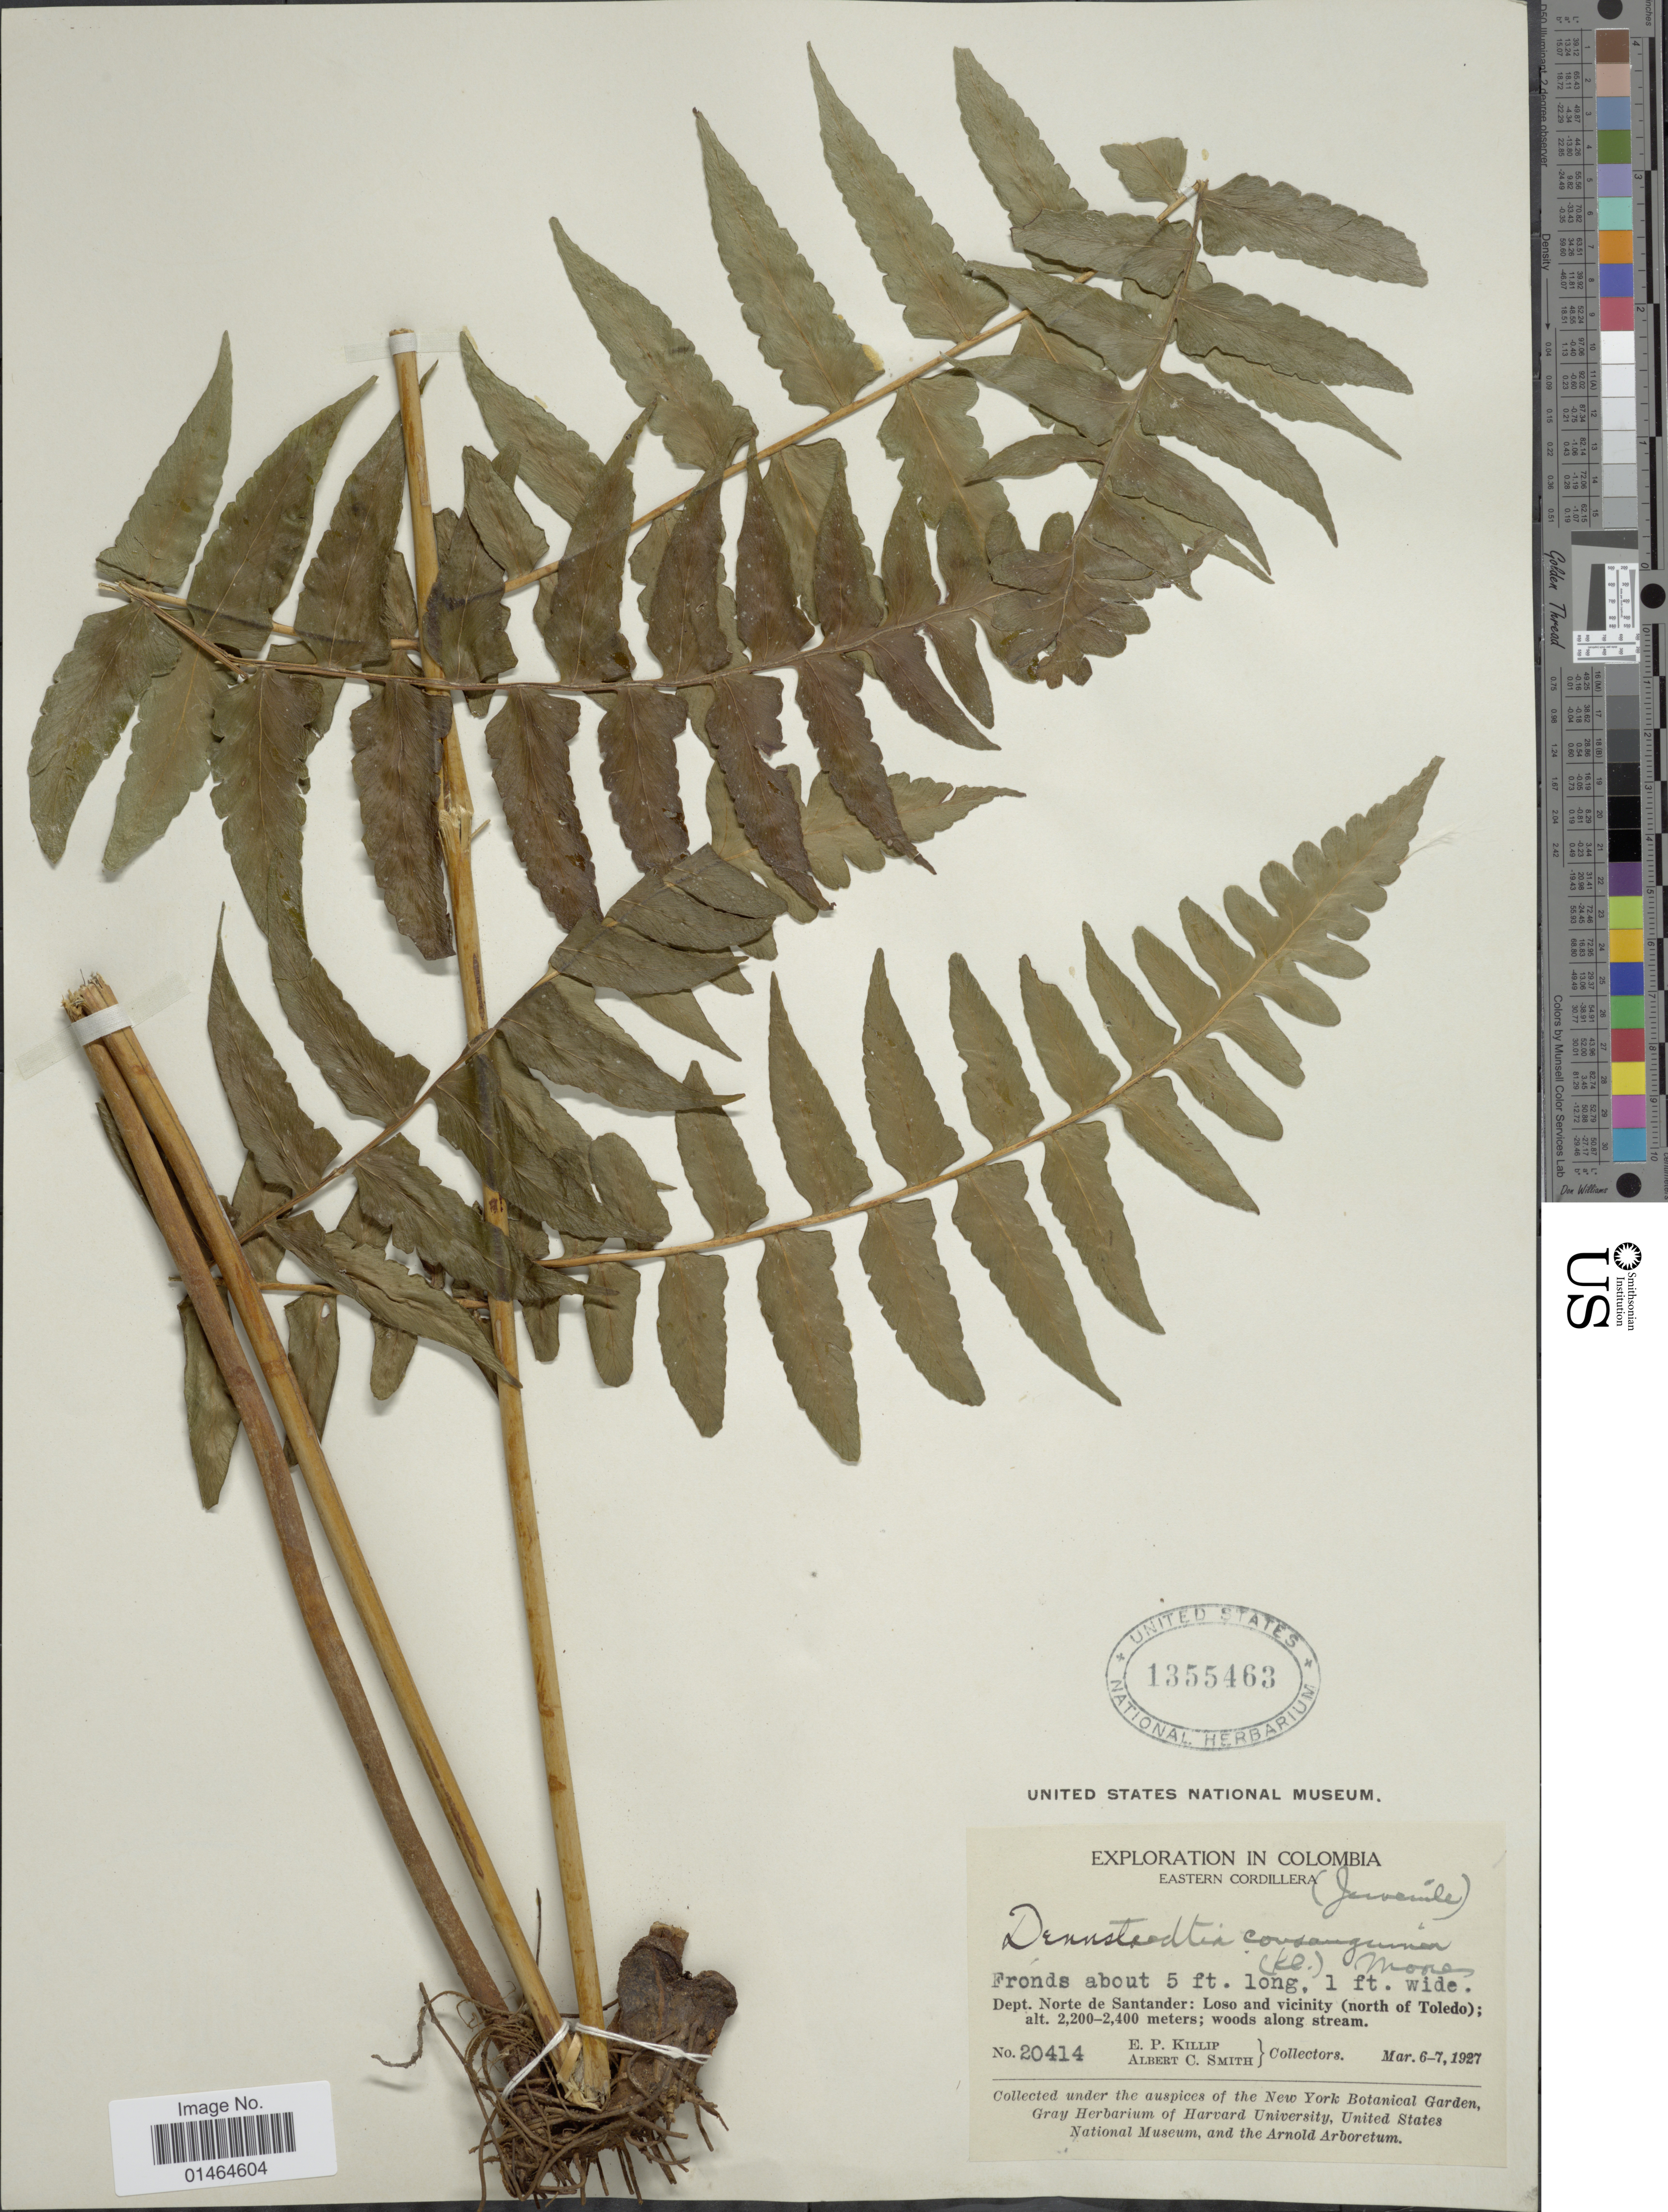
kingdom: Plantae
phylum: Tracheophyta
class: Polypodiopsida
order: Polypodiales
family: Dennstaedtiaceae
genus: Dennstaedtia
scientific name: Dennstaedtia coronata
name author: (Sodiro) C. Chr.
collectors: E. P. Killip & A. C. Smith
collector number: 20414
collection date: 1927-03-06/1927-03-07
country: Colombia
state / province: Norte de Santander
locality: Eastern Cordillera. Loso and vicinity (north of Toledo)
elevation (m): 2200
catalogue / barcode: US 1355463